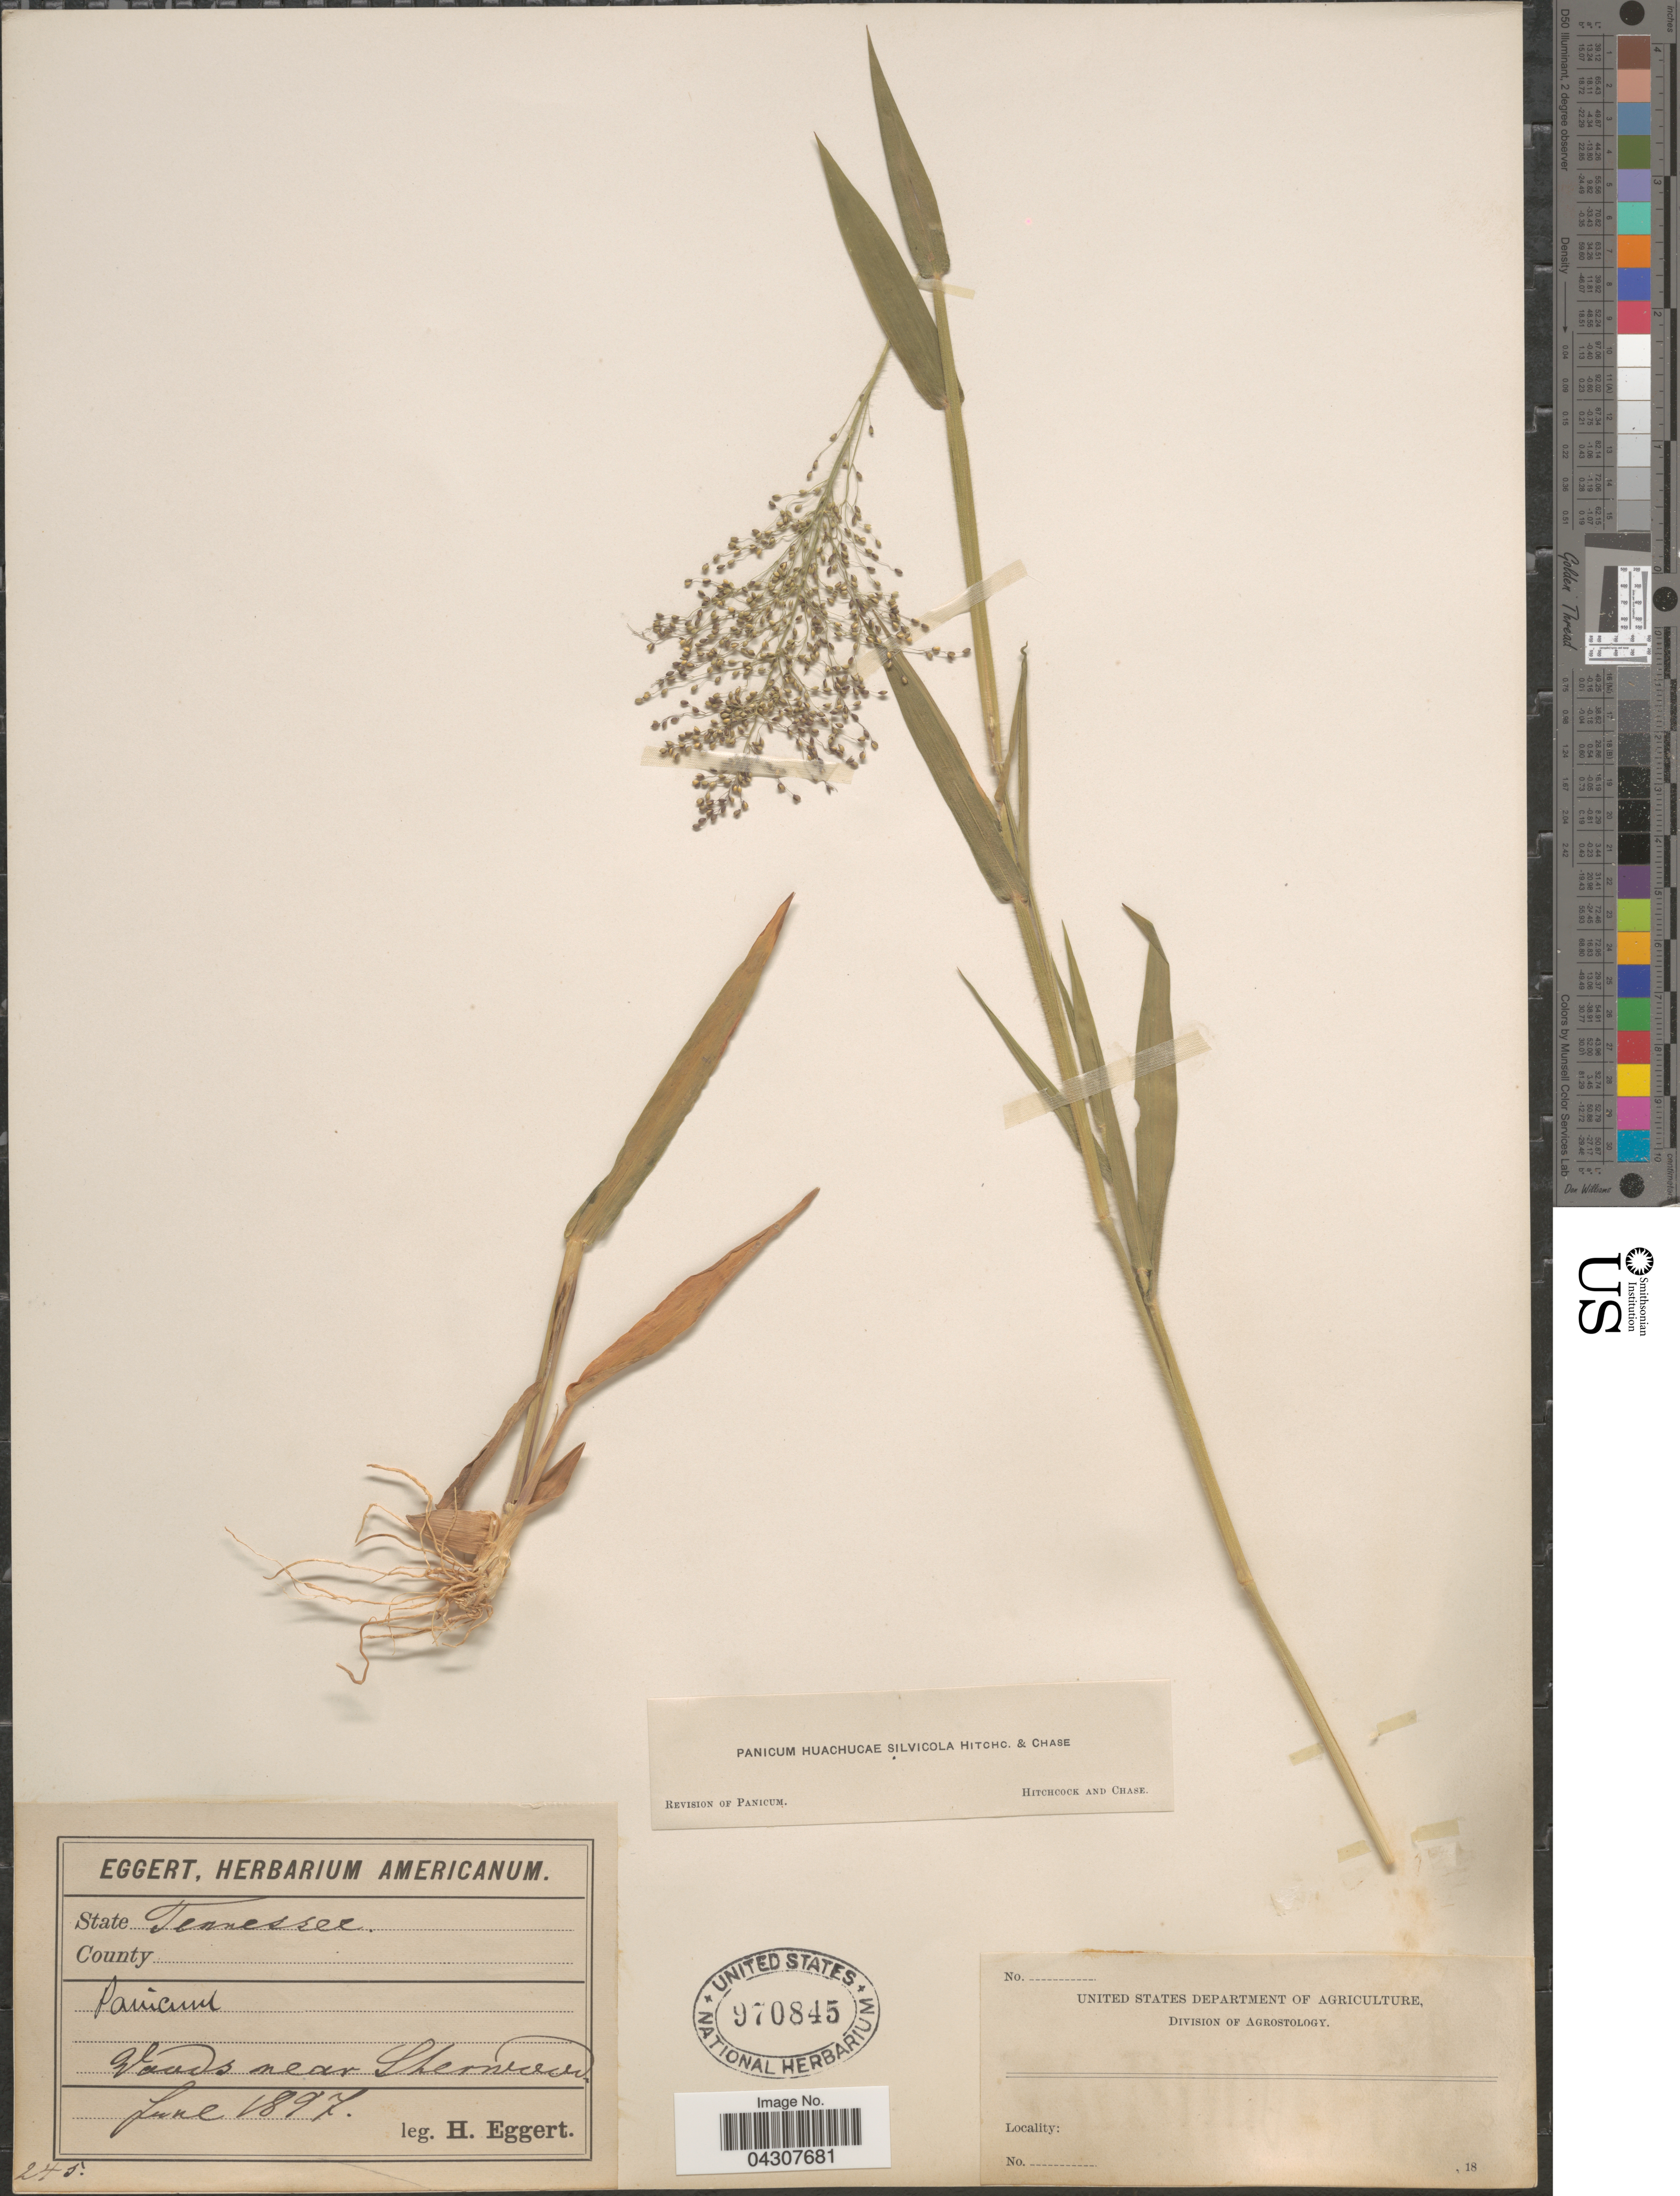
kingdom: Plantae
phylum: Tracheophyta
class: Liliopsida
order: Poales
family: Poaceae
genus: Dichanthelium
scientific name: Dichanthelium acuminatum var. acuminatum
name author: (Sw.) Gould & C.A. Clark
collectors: H. Eggert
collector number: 245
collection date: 1897-06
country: United States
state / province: Tennessee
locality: Woods near Sherwood.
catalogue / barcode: US 970845